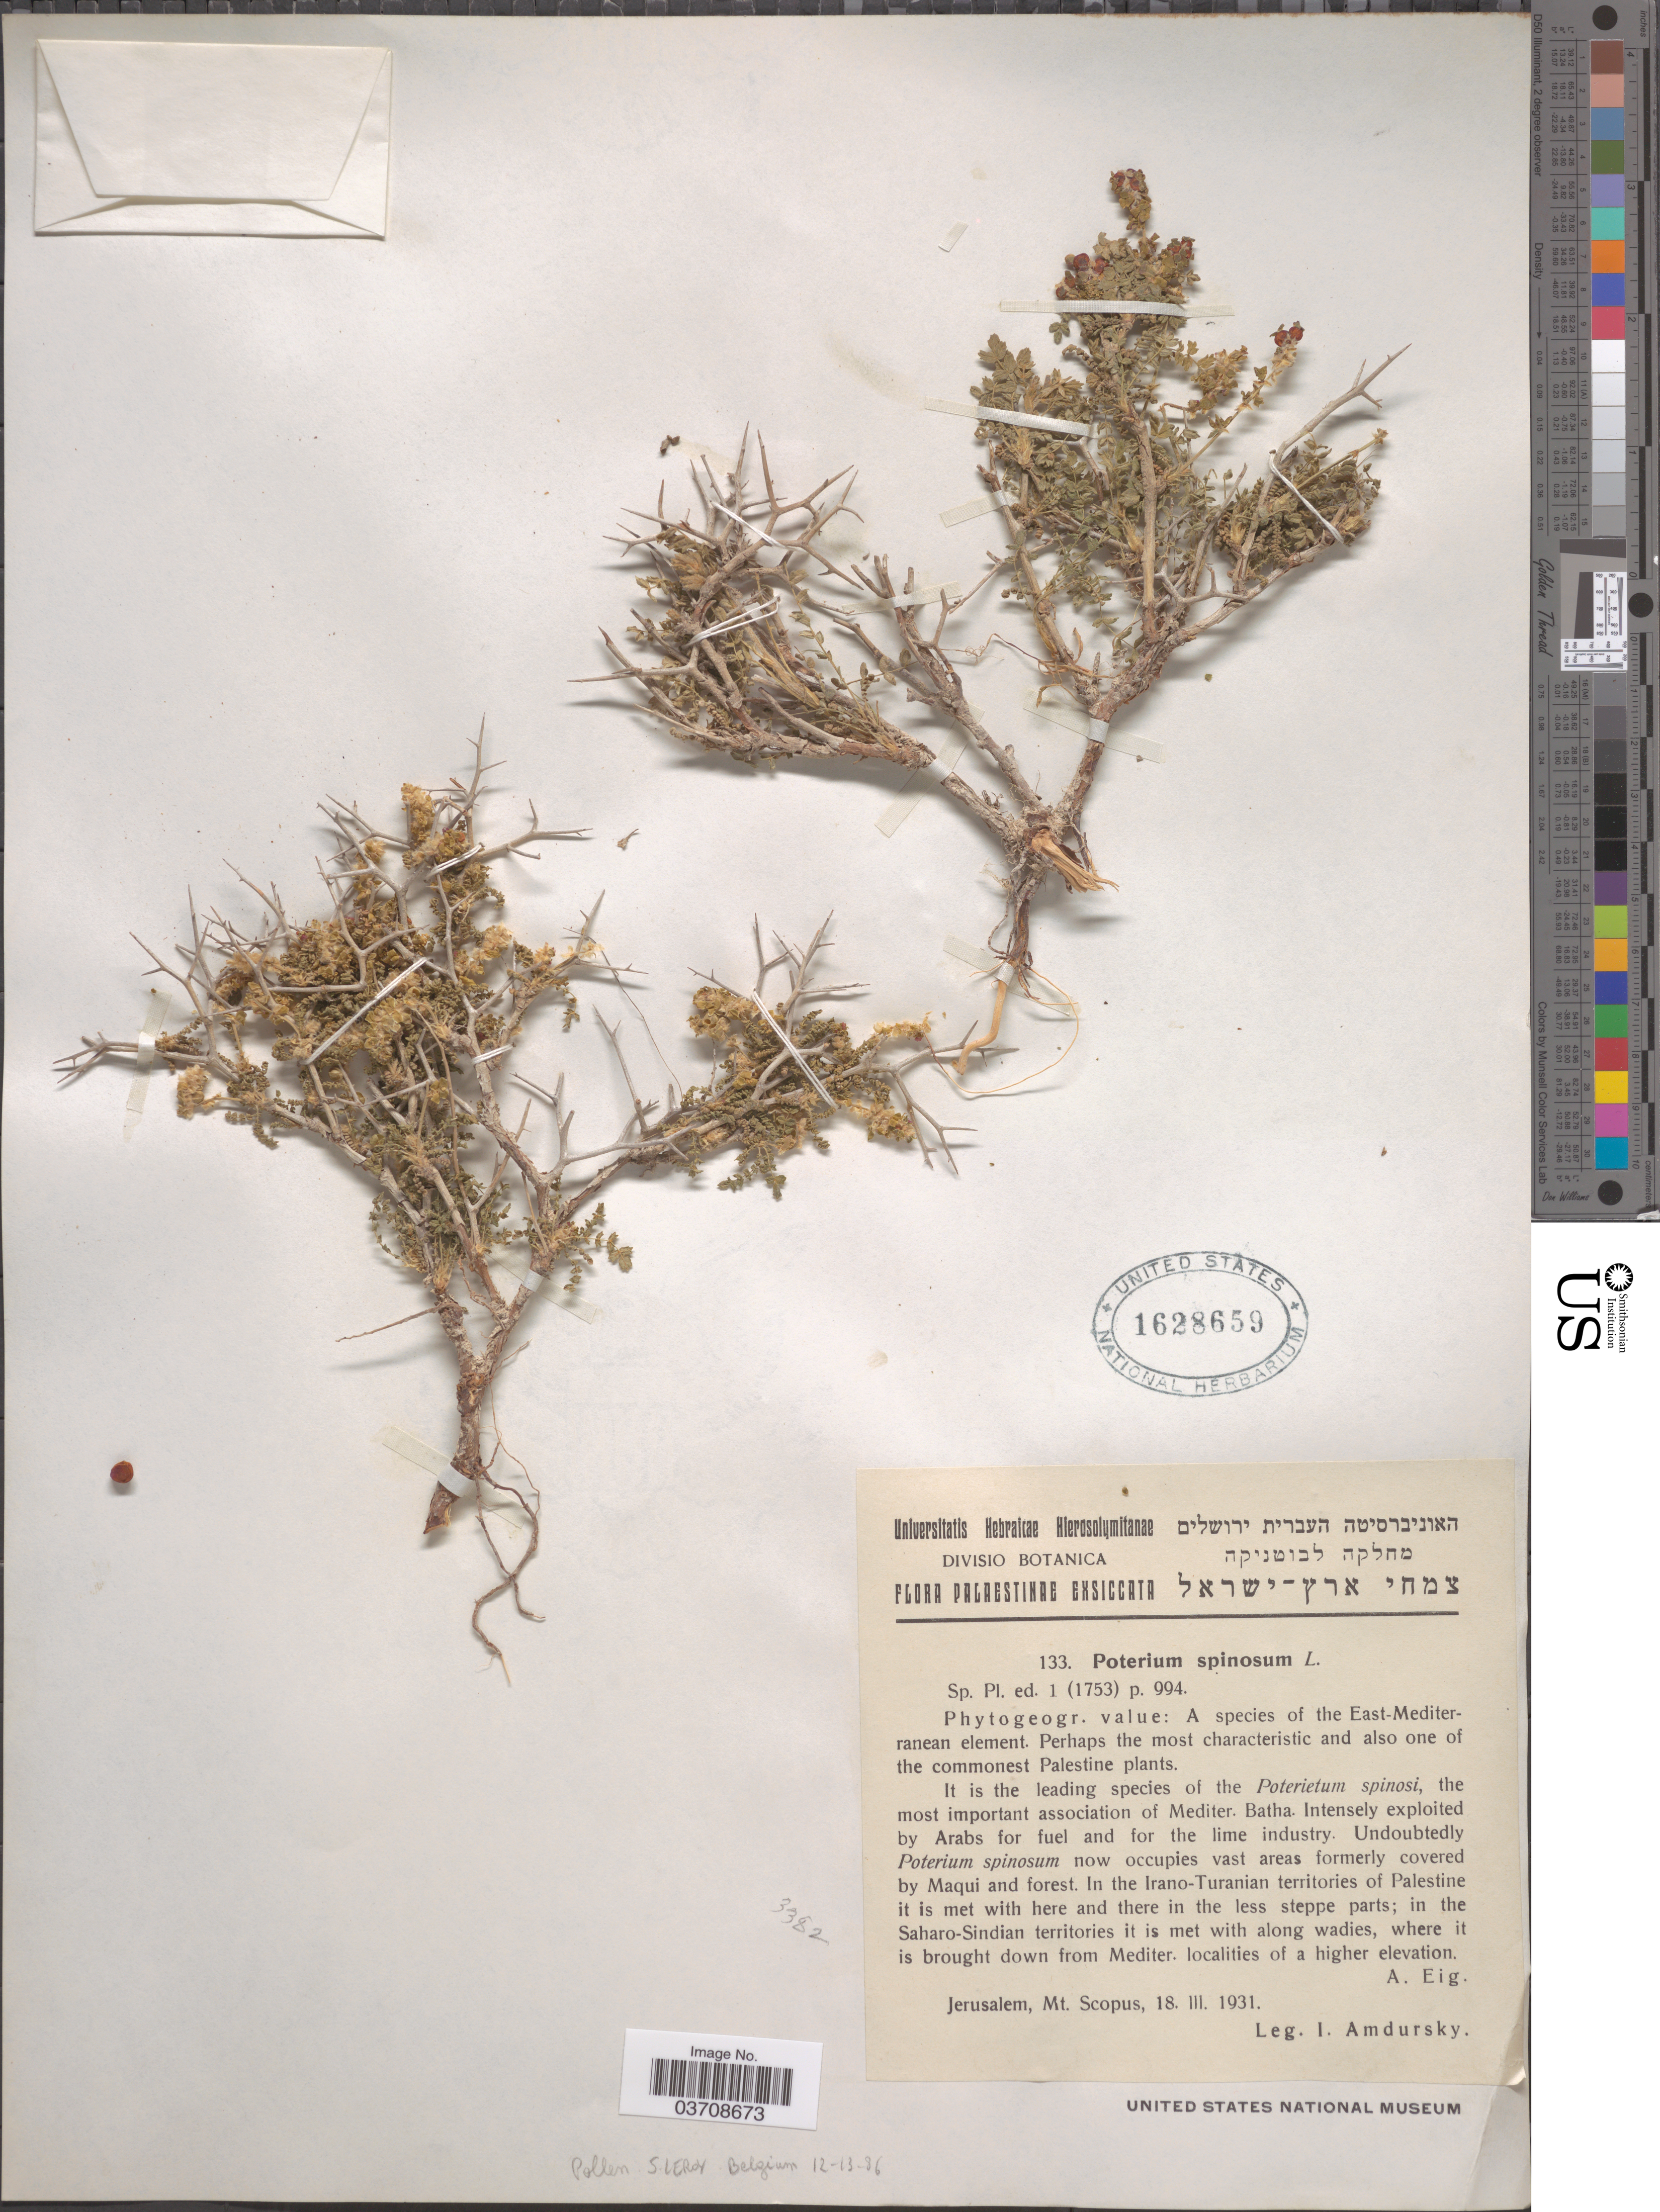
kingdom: Plantae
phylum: Tracheophyta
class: Magnoliopsida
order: Rosales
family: Rosaceae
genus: Sarcopoterium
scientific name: Sarcopoterium spinosum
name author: (L.) Spach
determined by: Strong, Mark T., (BOT), Smithsonian Institution - National Museum of Natural History (UNITED STATES)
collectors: I. Amdursky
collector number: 133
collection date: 1931-03-18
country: Israel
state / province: Jerusalem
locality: Mt. Scopus.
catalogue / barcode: US 1628659